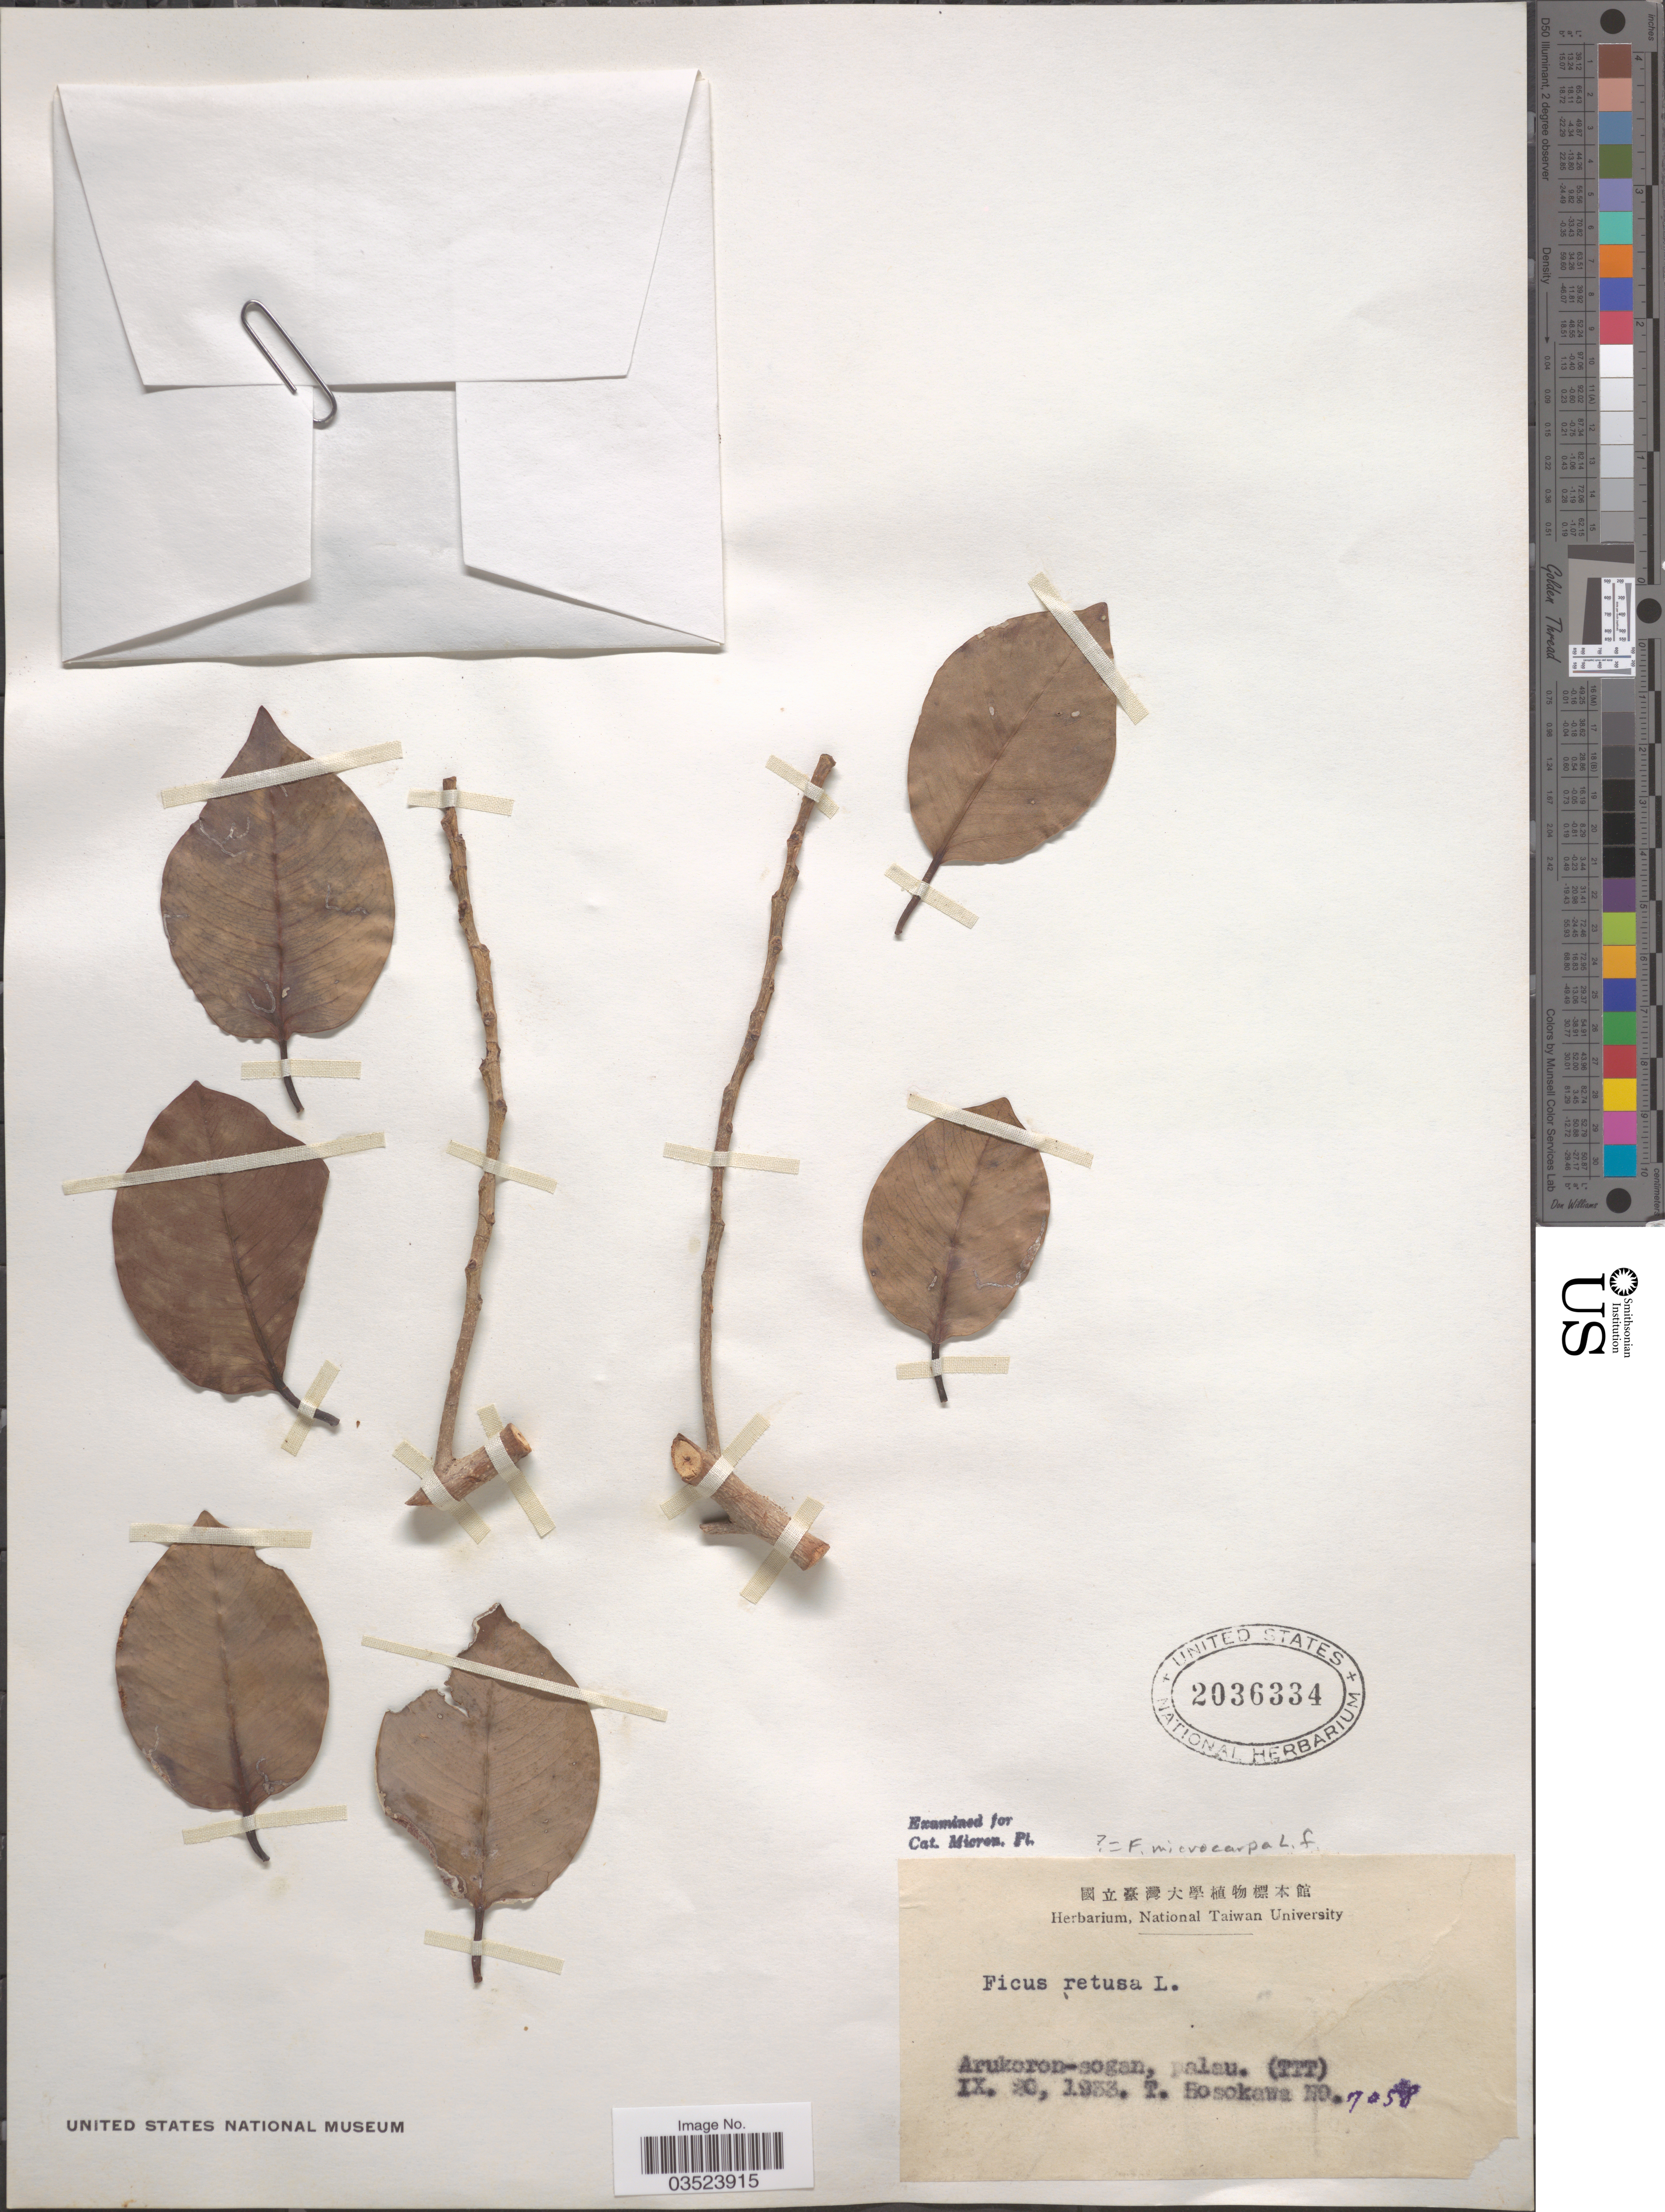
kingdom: Plantae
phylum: Tracheophyta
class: Magnoliopsida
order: Rosales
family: Moraceae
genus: Ficus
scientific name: Ficus microcarpa var. latifolia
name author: (Miq.) Corner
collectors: T. Hosokawa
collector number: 7058*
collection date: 1933-09-20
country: Palau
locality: Arukoron-sogan, palau. (TTT).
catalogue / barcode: US 2036334